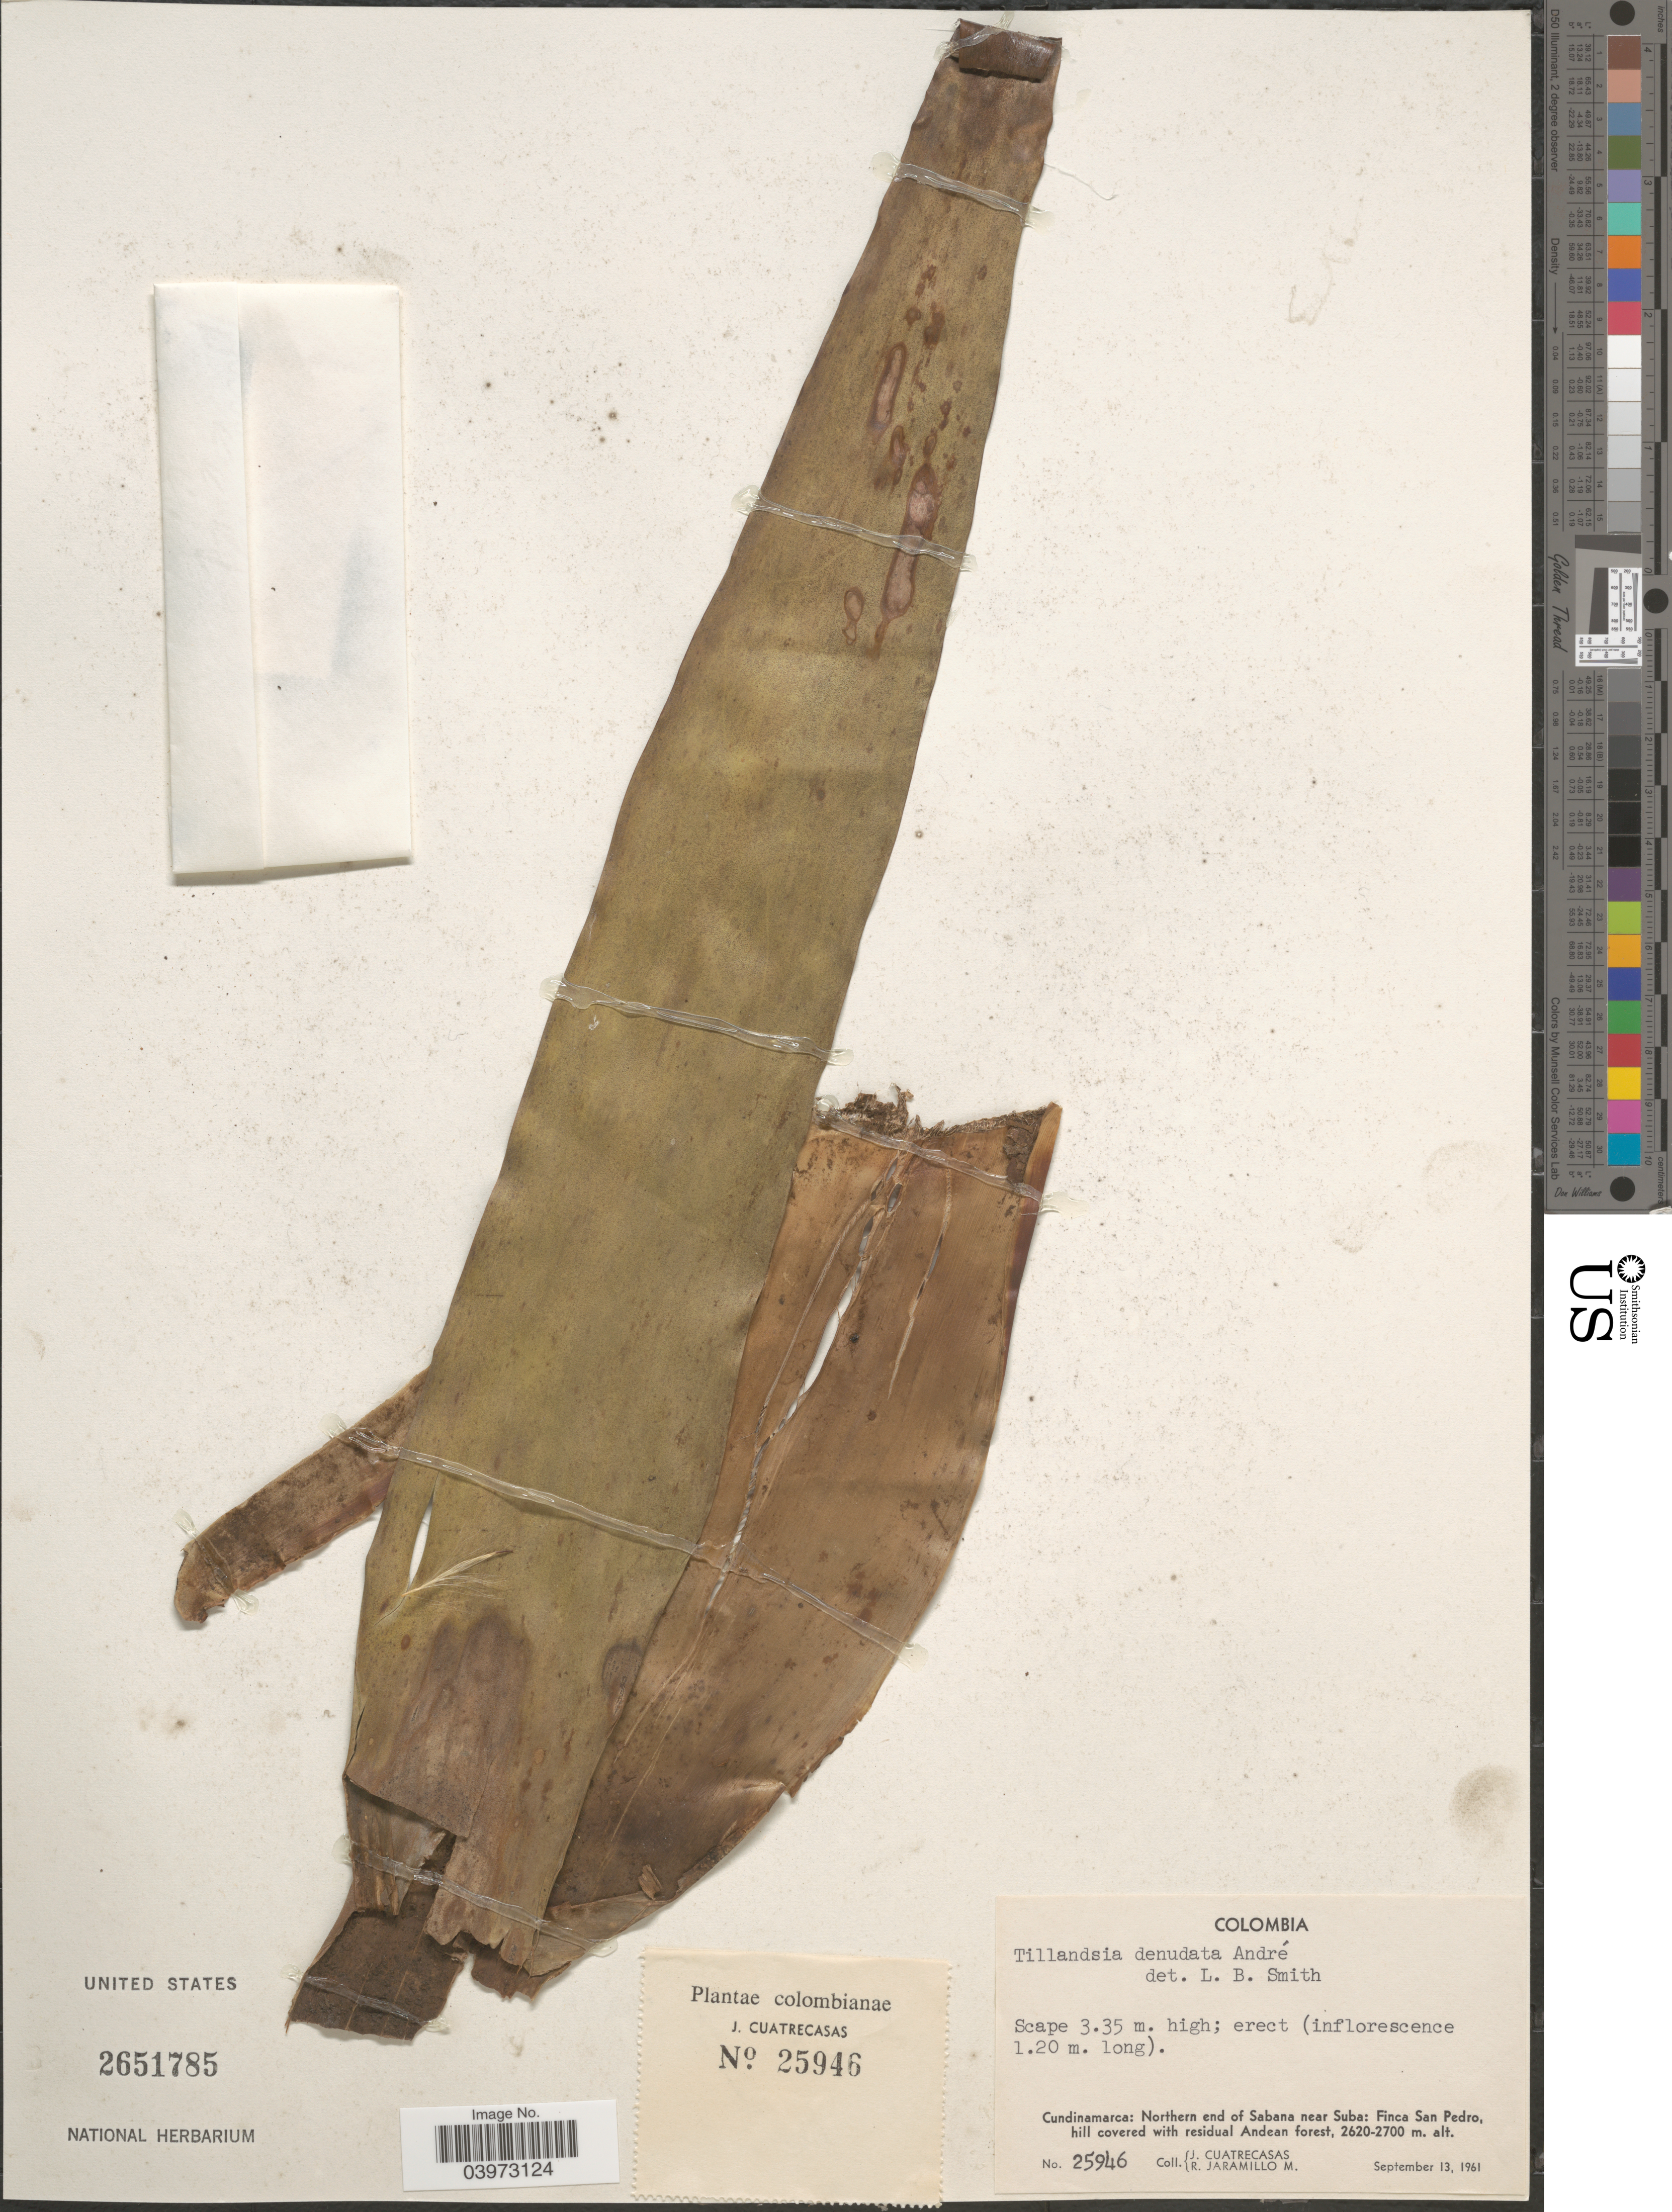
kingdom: Plantae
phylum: Tracheophyta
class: Liliopsida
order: Poales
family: Bromeliaceae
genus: Tillandsia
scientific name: Tillandsia denudata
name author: André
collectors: J. Cuatrecasas & R. Jaramillo M.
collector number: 25946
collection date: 1961-09-13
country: Colombia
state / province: Cundinamarca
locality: Northern end of Sabana near Suba: Finca San Pedro, hill covered with residual Andean forest.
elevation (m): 2620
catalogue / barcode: US 2651785